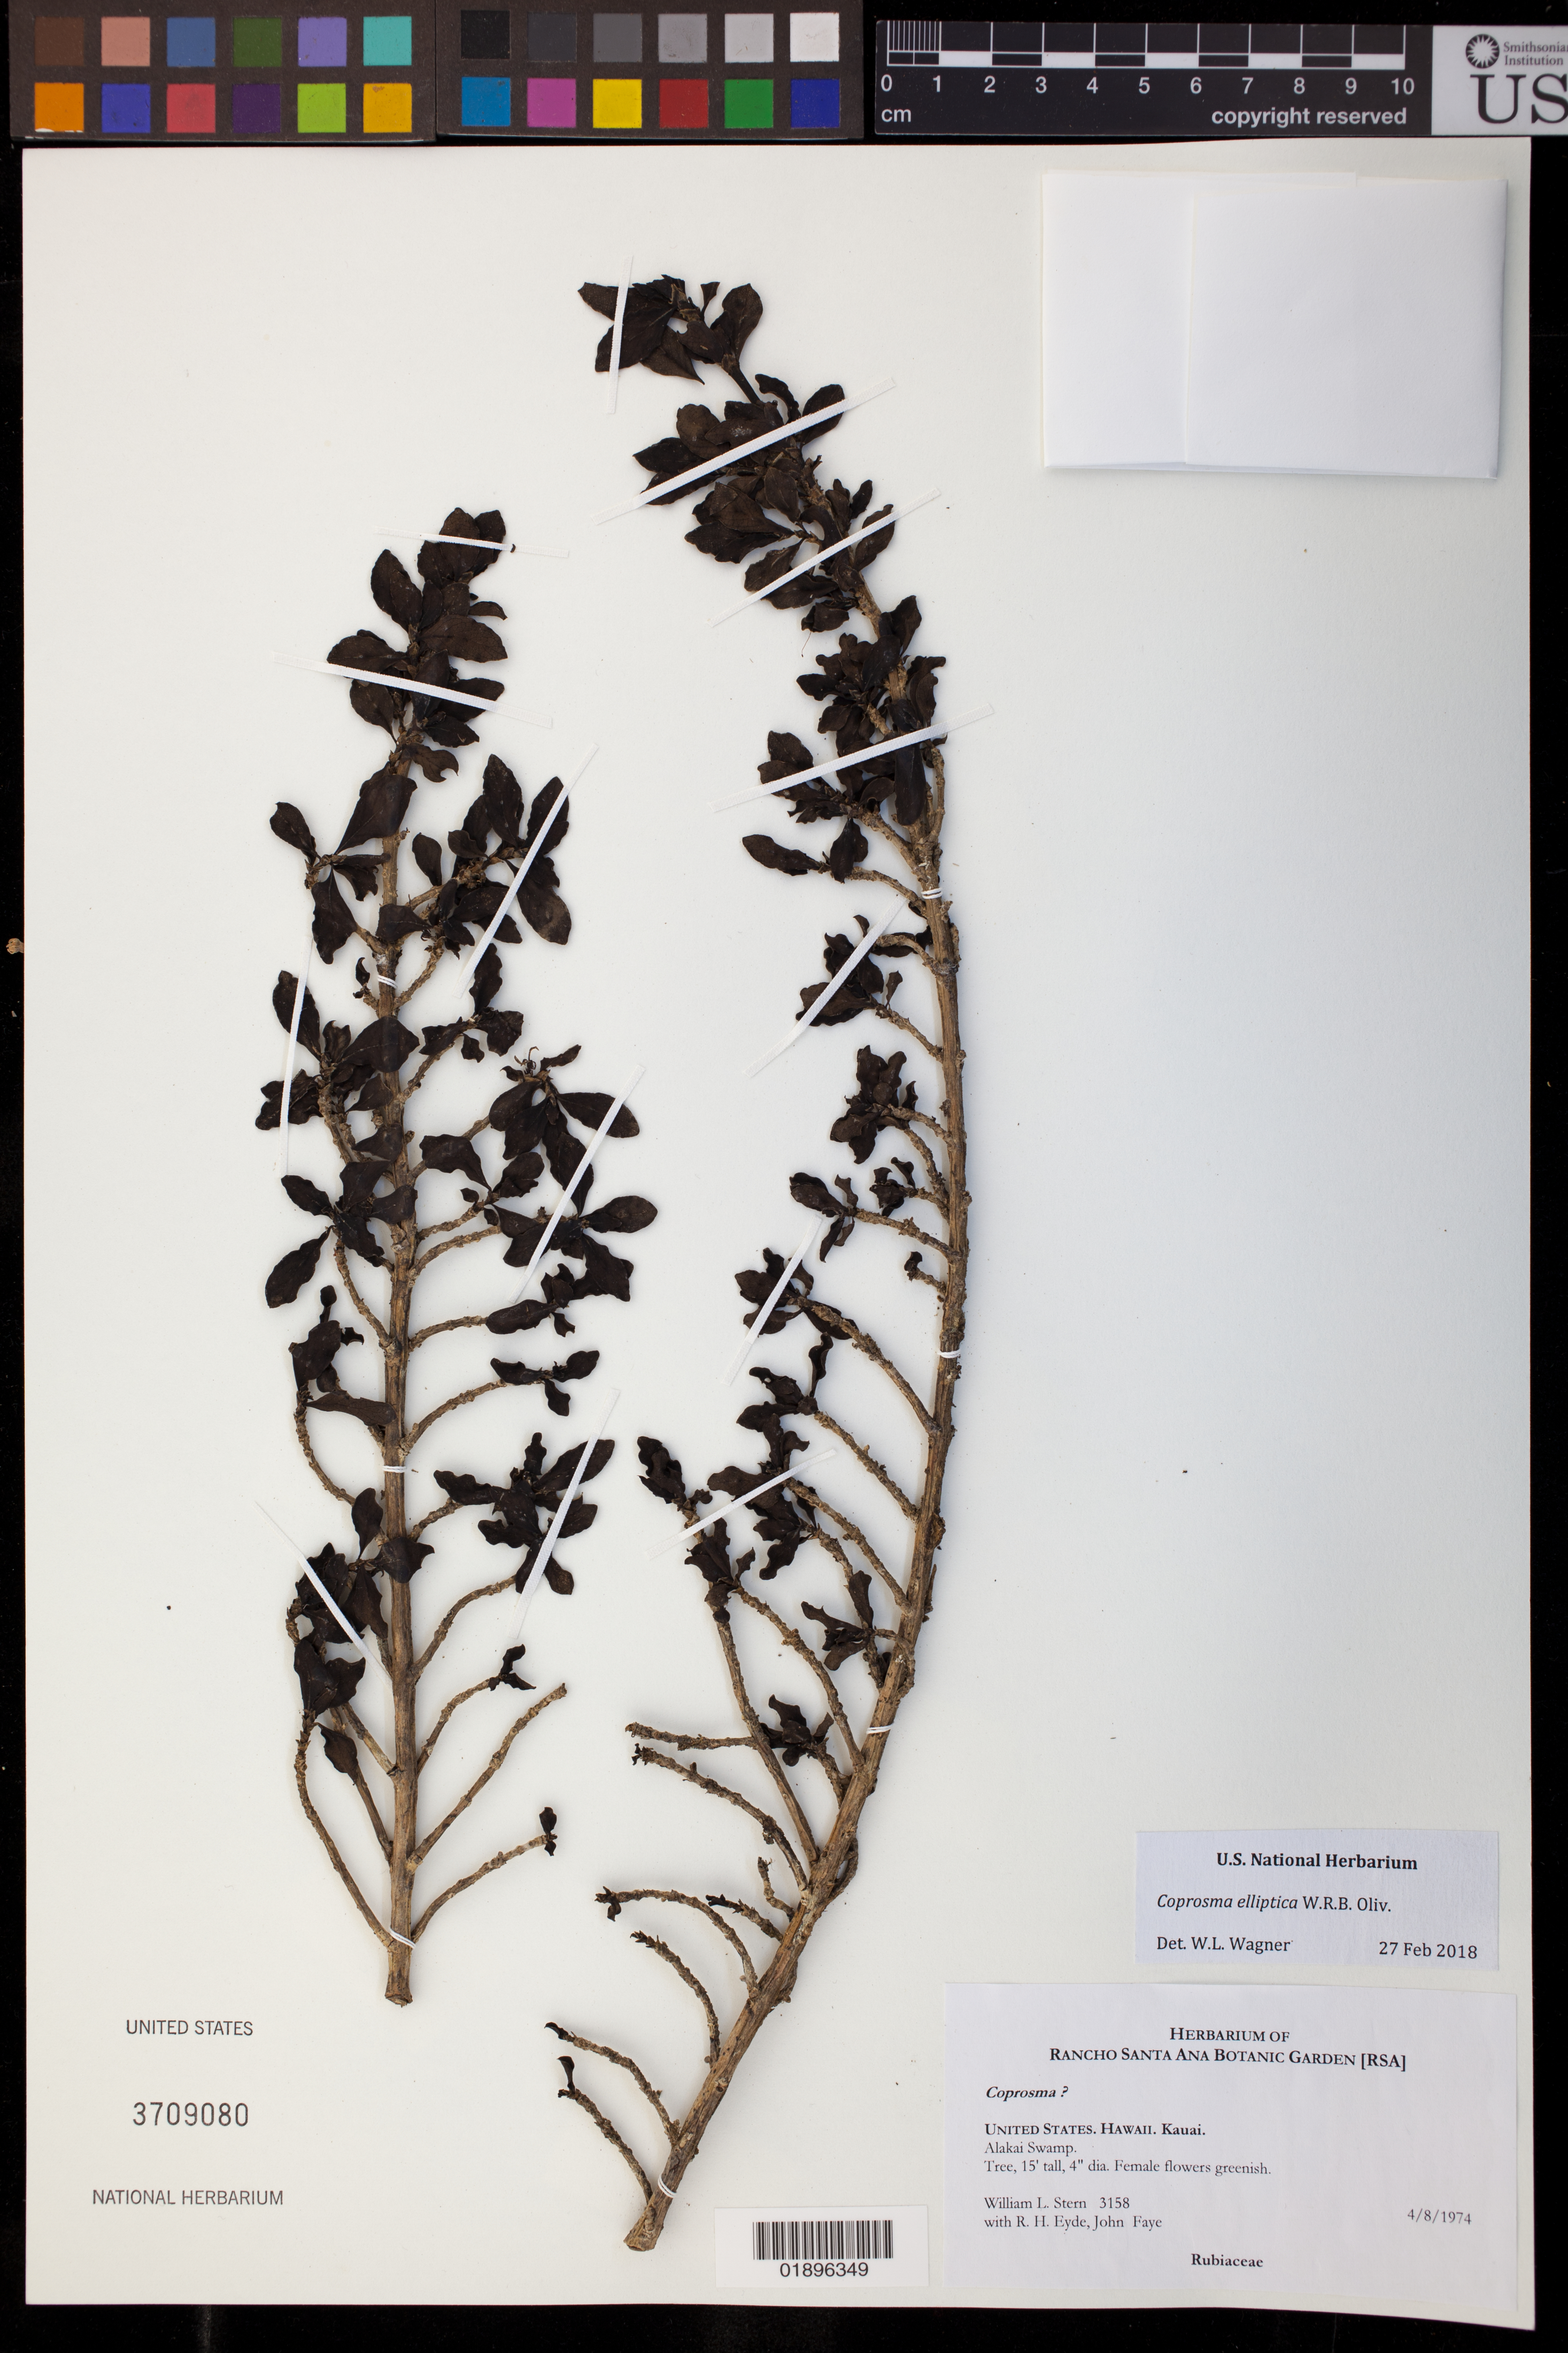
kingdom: Plantae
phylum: Tracheophyta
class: Magnoliopsida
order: Gentianales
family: Rubiaceae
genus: Coprosma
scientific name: Coprosma elliptica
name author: W.R.B. Oliv.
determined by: Wagner, W. L., (BOT), Smithsonian Institution - National Museum of Natural History (UNITED STATES)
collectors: W. L. Stern, R. H. Eyde & J. Faye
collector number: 3158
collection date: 1974-04-08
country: United States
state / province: Hawaii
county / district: Kauai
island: Kaua'i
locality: Alakai Swamp.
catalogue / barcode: US 3709080